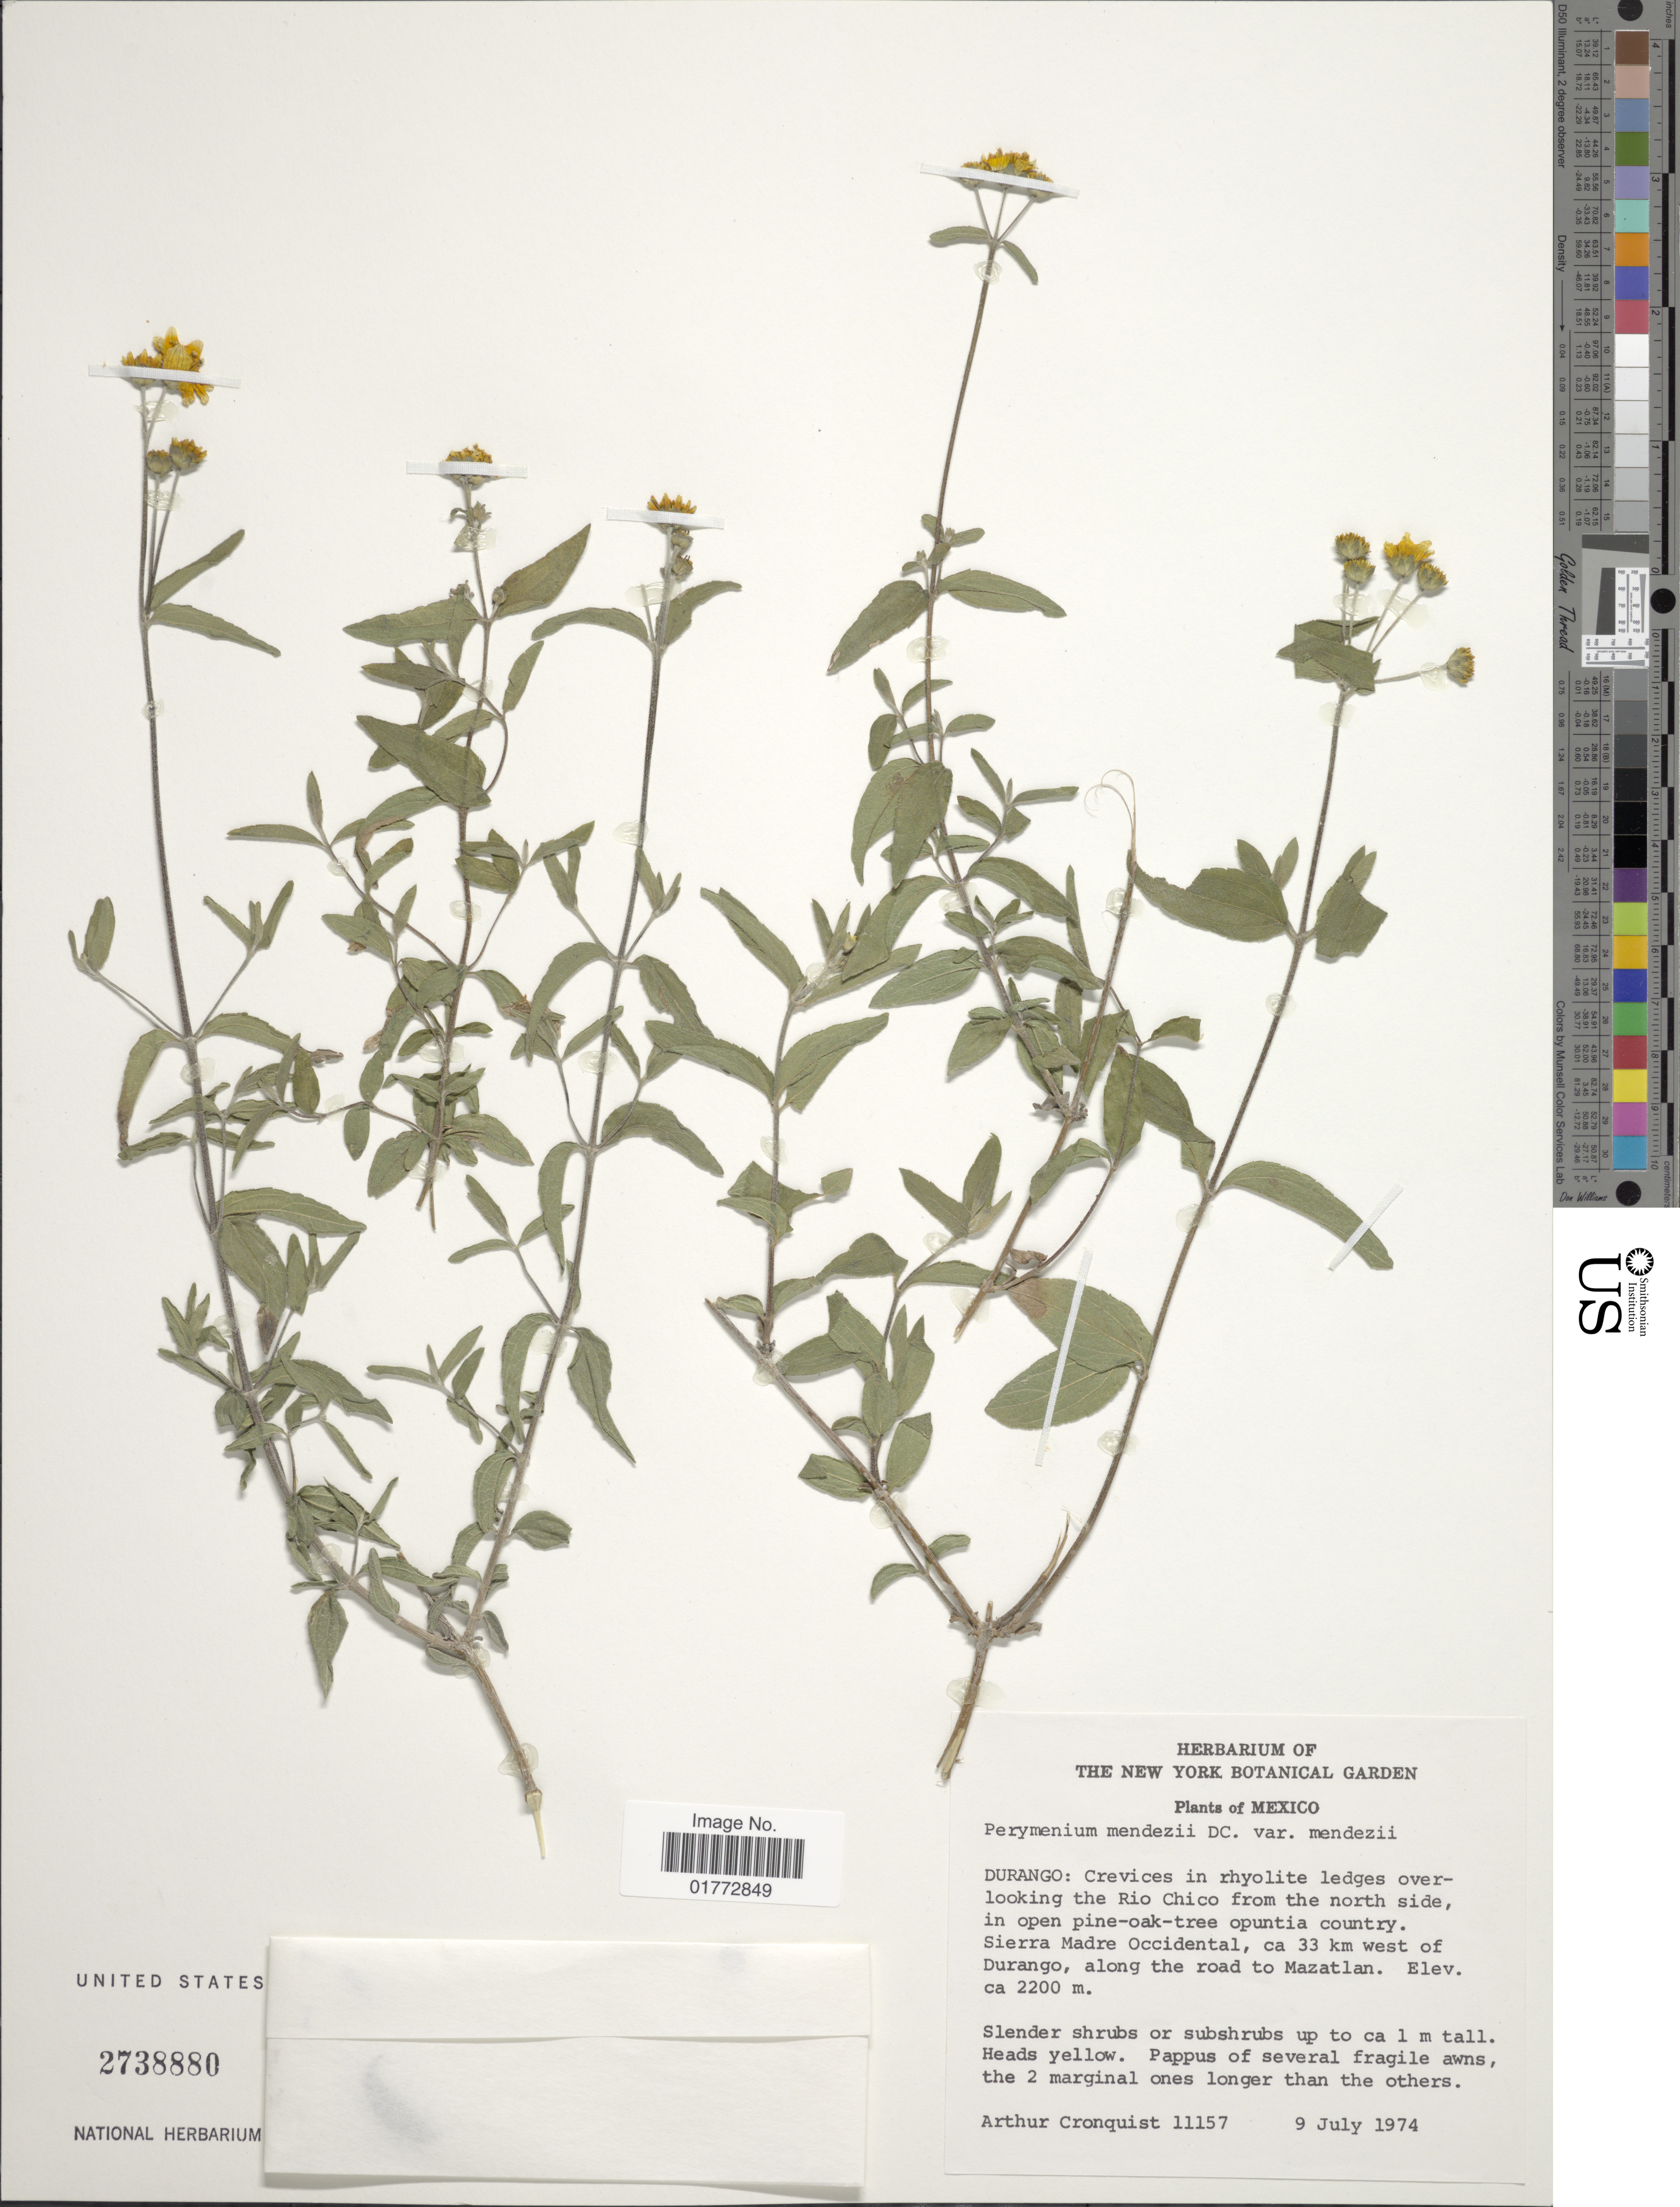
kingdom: Plantae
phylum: Tracheophyta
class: Magnoliopsida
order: Asterales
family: Asteraceae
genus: Perymenium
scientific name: Perymenium mendezii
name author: DC.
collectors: A. J. Cronquist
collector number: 11157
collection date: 1974-07-09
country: Mexico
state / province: Durango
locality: Sierra Madre Occidental, ca. 33 km west of Durango, along the road to Mazatlan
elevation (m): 2200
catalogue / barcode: US 2738880